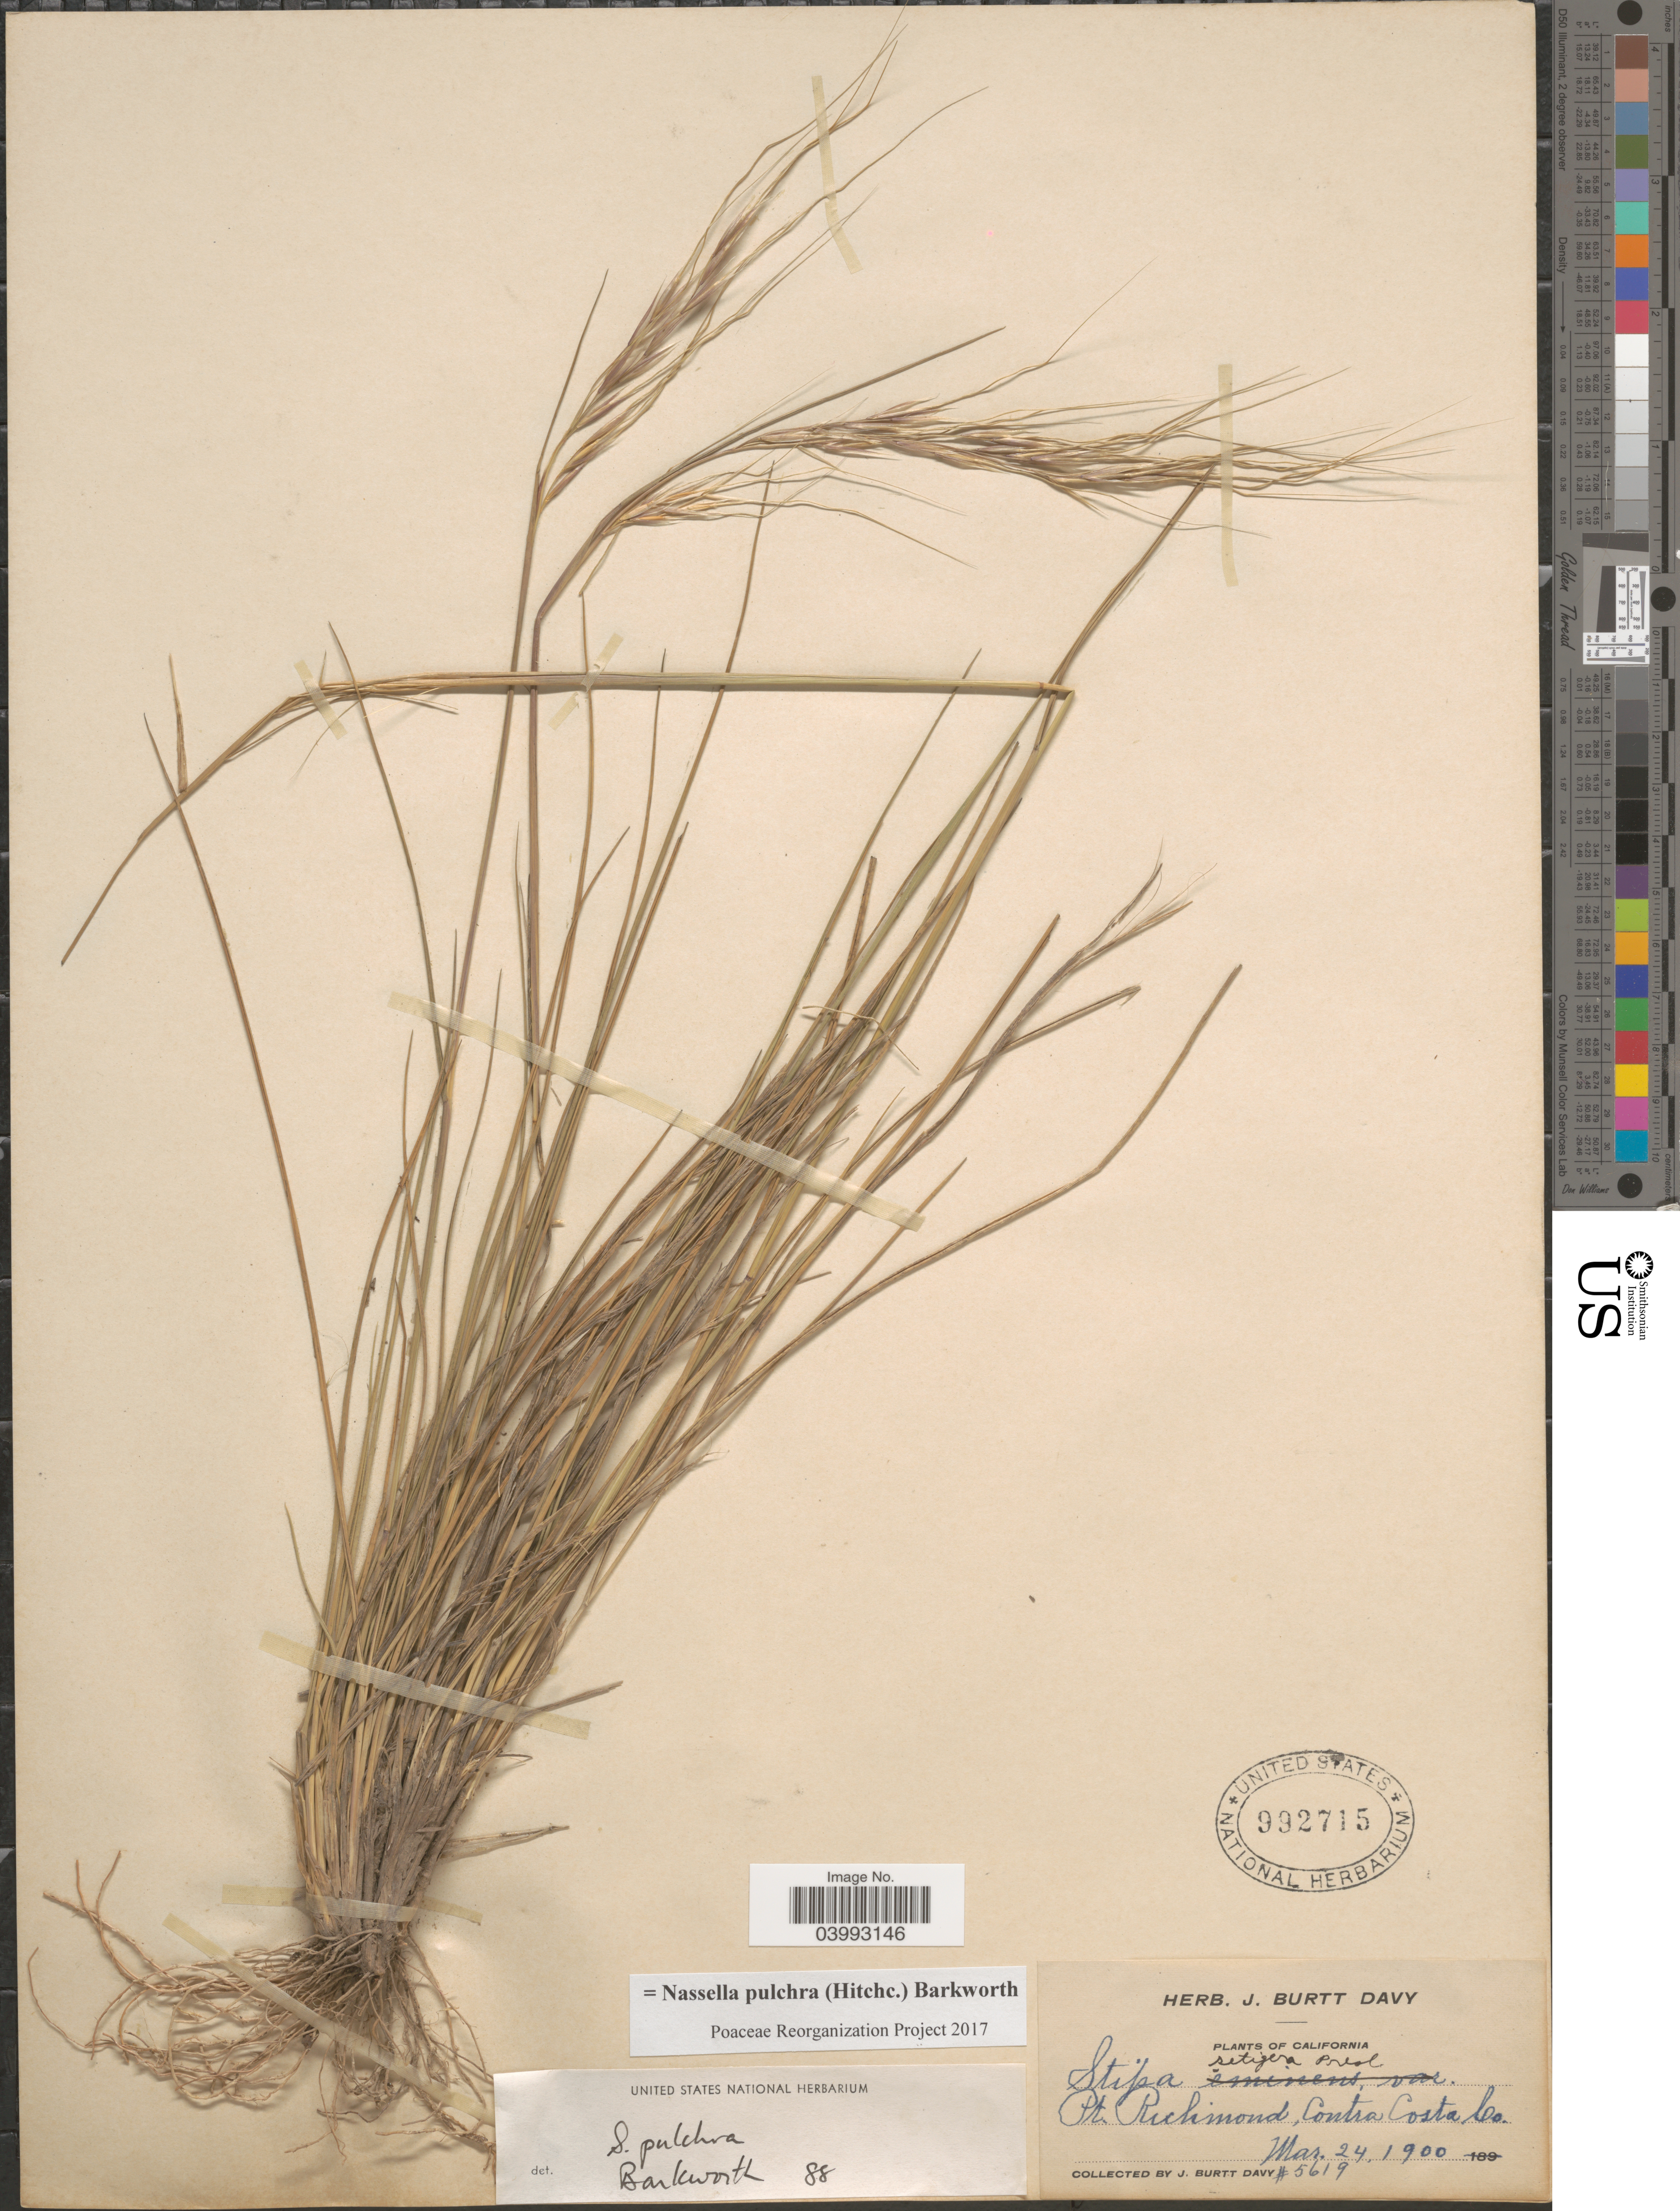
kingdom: Plantae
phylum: Tracheophyta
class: Liliopsida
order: Poales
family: Poaceae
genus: Nassella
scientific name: Nassella pulchra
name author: (Hitchc.) Barkworth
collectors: J. Burtt Davy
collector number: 5619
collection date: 1900-03-24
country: United States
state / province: California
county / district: Contra Costa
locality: Pt. Richmond, Contra Costa Co.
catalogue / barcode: US 992715